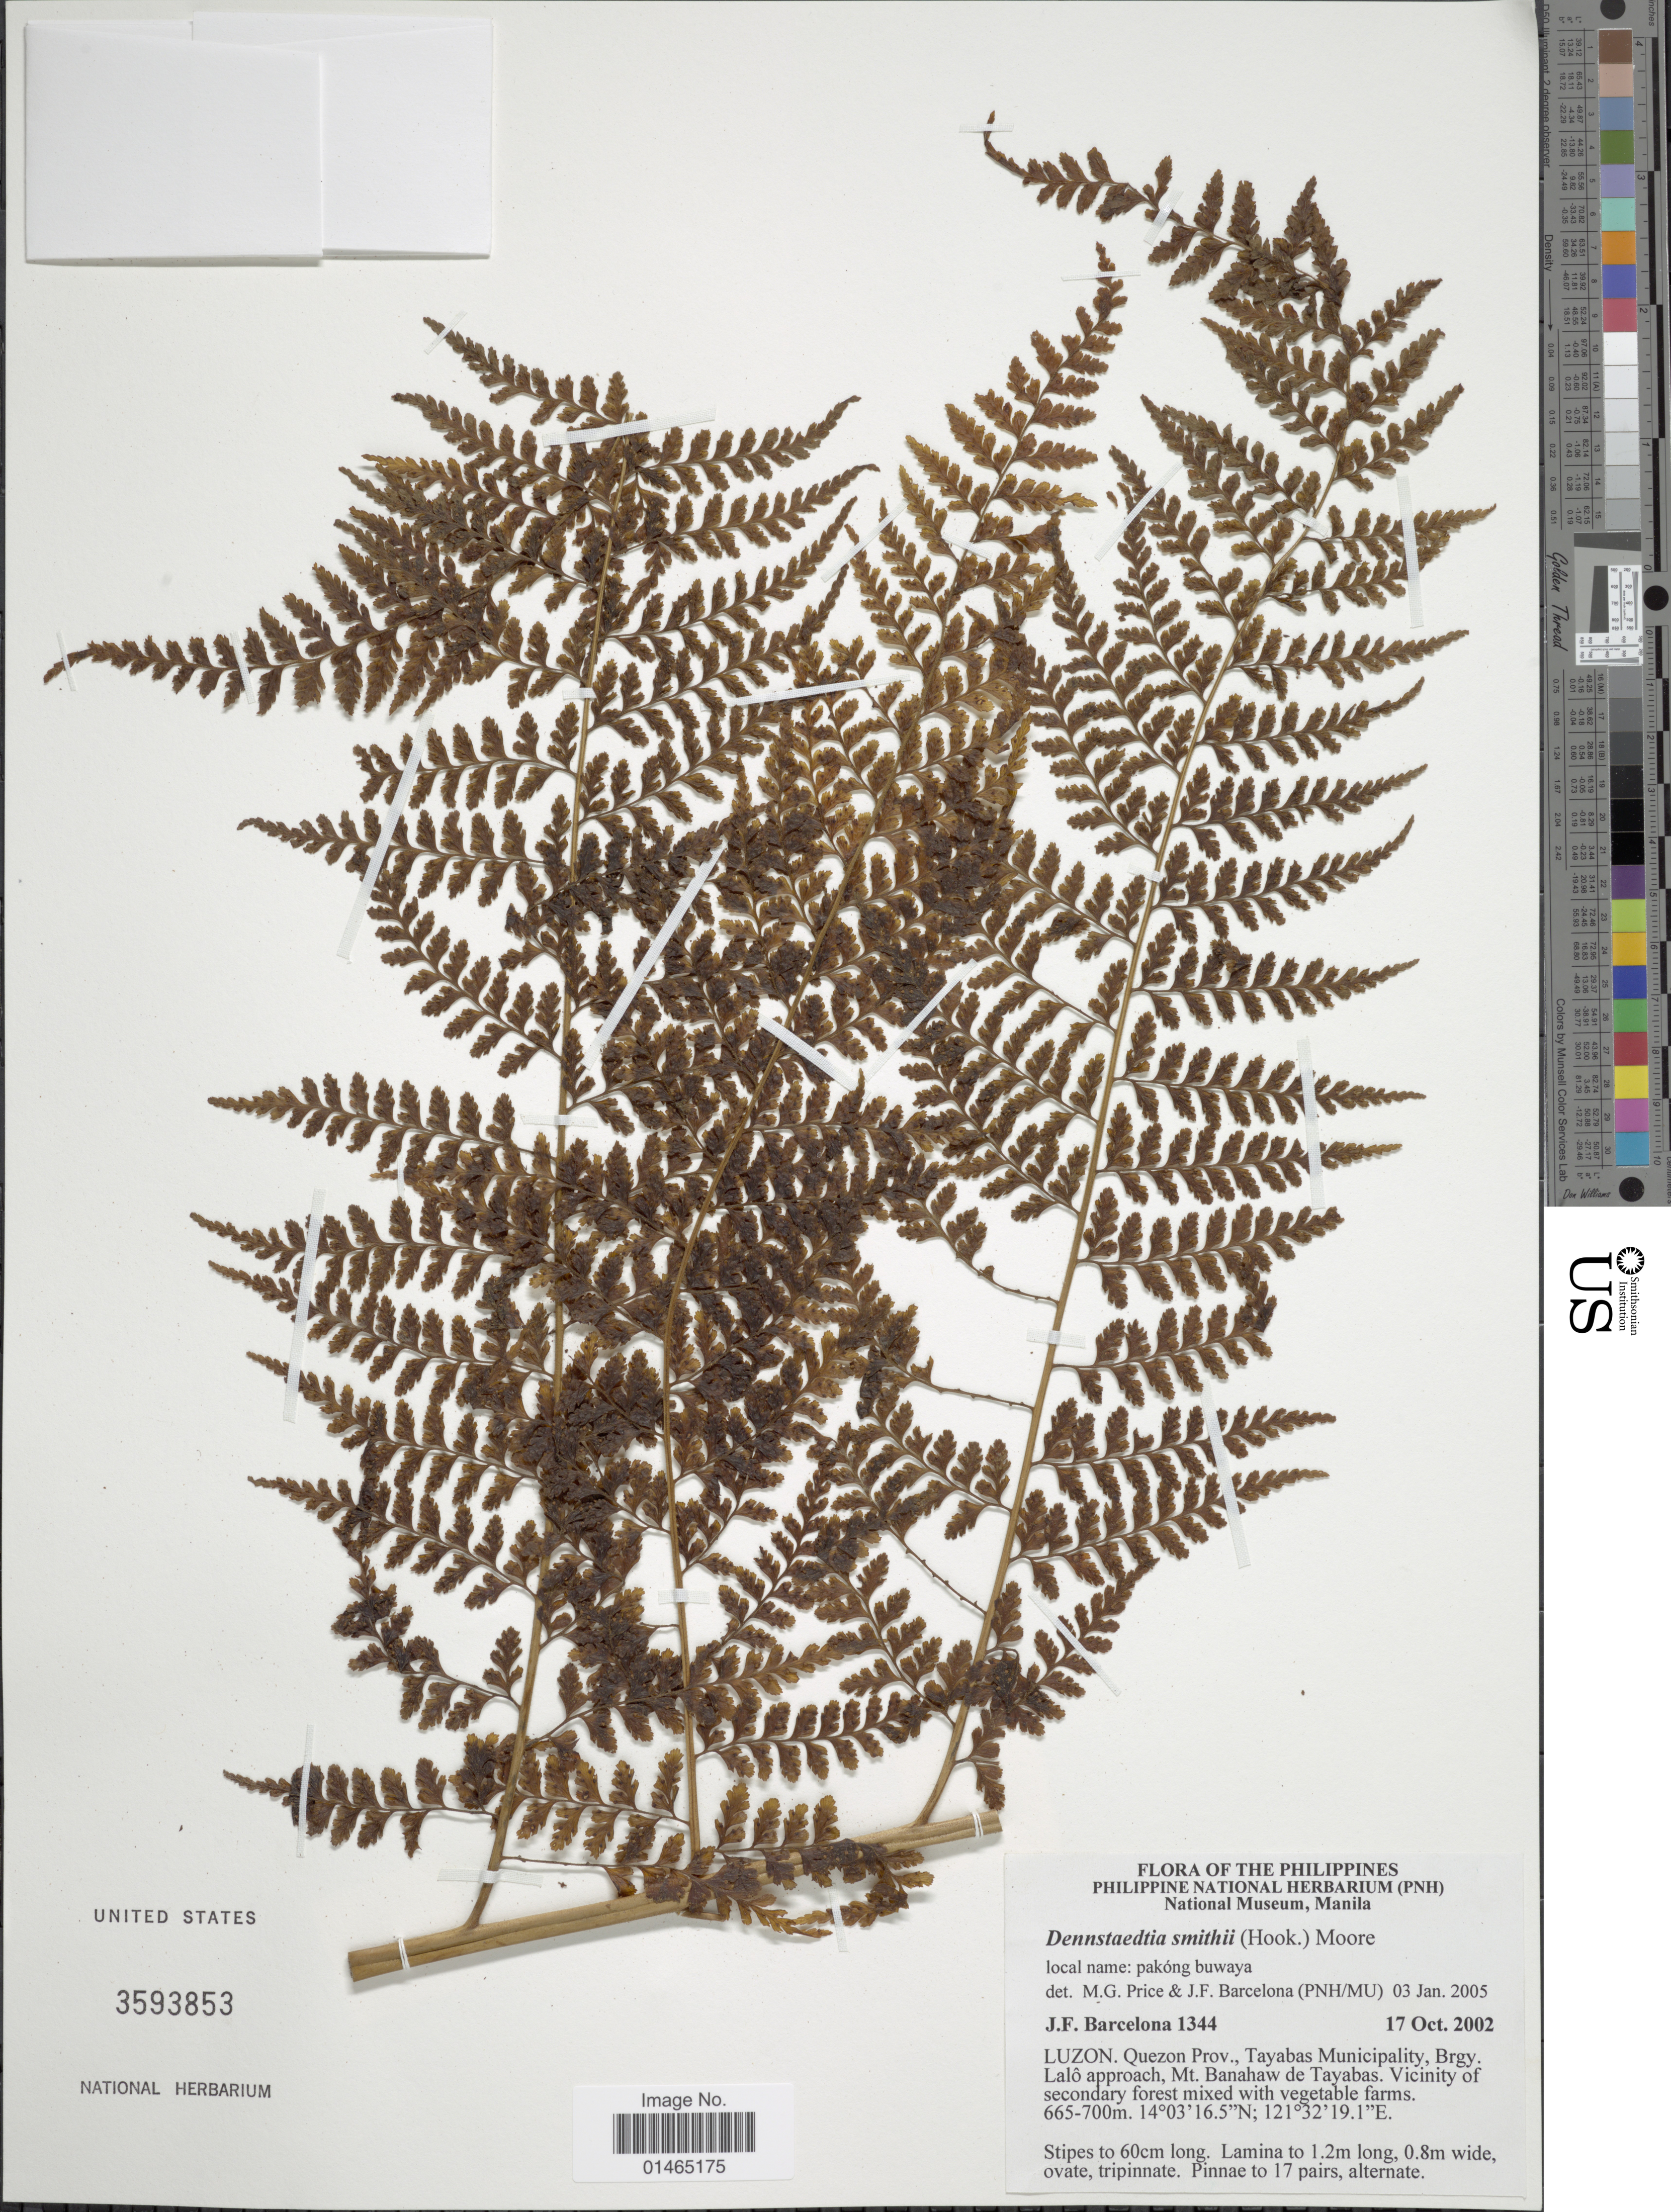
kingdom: Plantae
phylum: Tracheophyta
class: Polypodiopsida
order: Polypodiales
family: Dennstaedtiaceae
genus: Dennstaedtia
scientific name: Dennstaedtia smithii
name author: (Hook.) T. Moore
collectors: J. F. Barcelona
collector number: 1344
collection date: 2002-10-17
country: Philippines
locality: Luzon. Quezon Prov., Tayabas Municipality, Brgy. Lalô approach, Mt. Banahaw de Tayabas. Vicinity of secondary forest mixed with vegetable farms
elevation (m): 665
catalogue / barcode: US 3593853